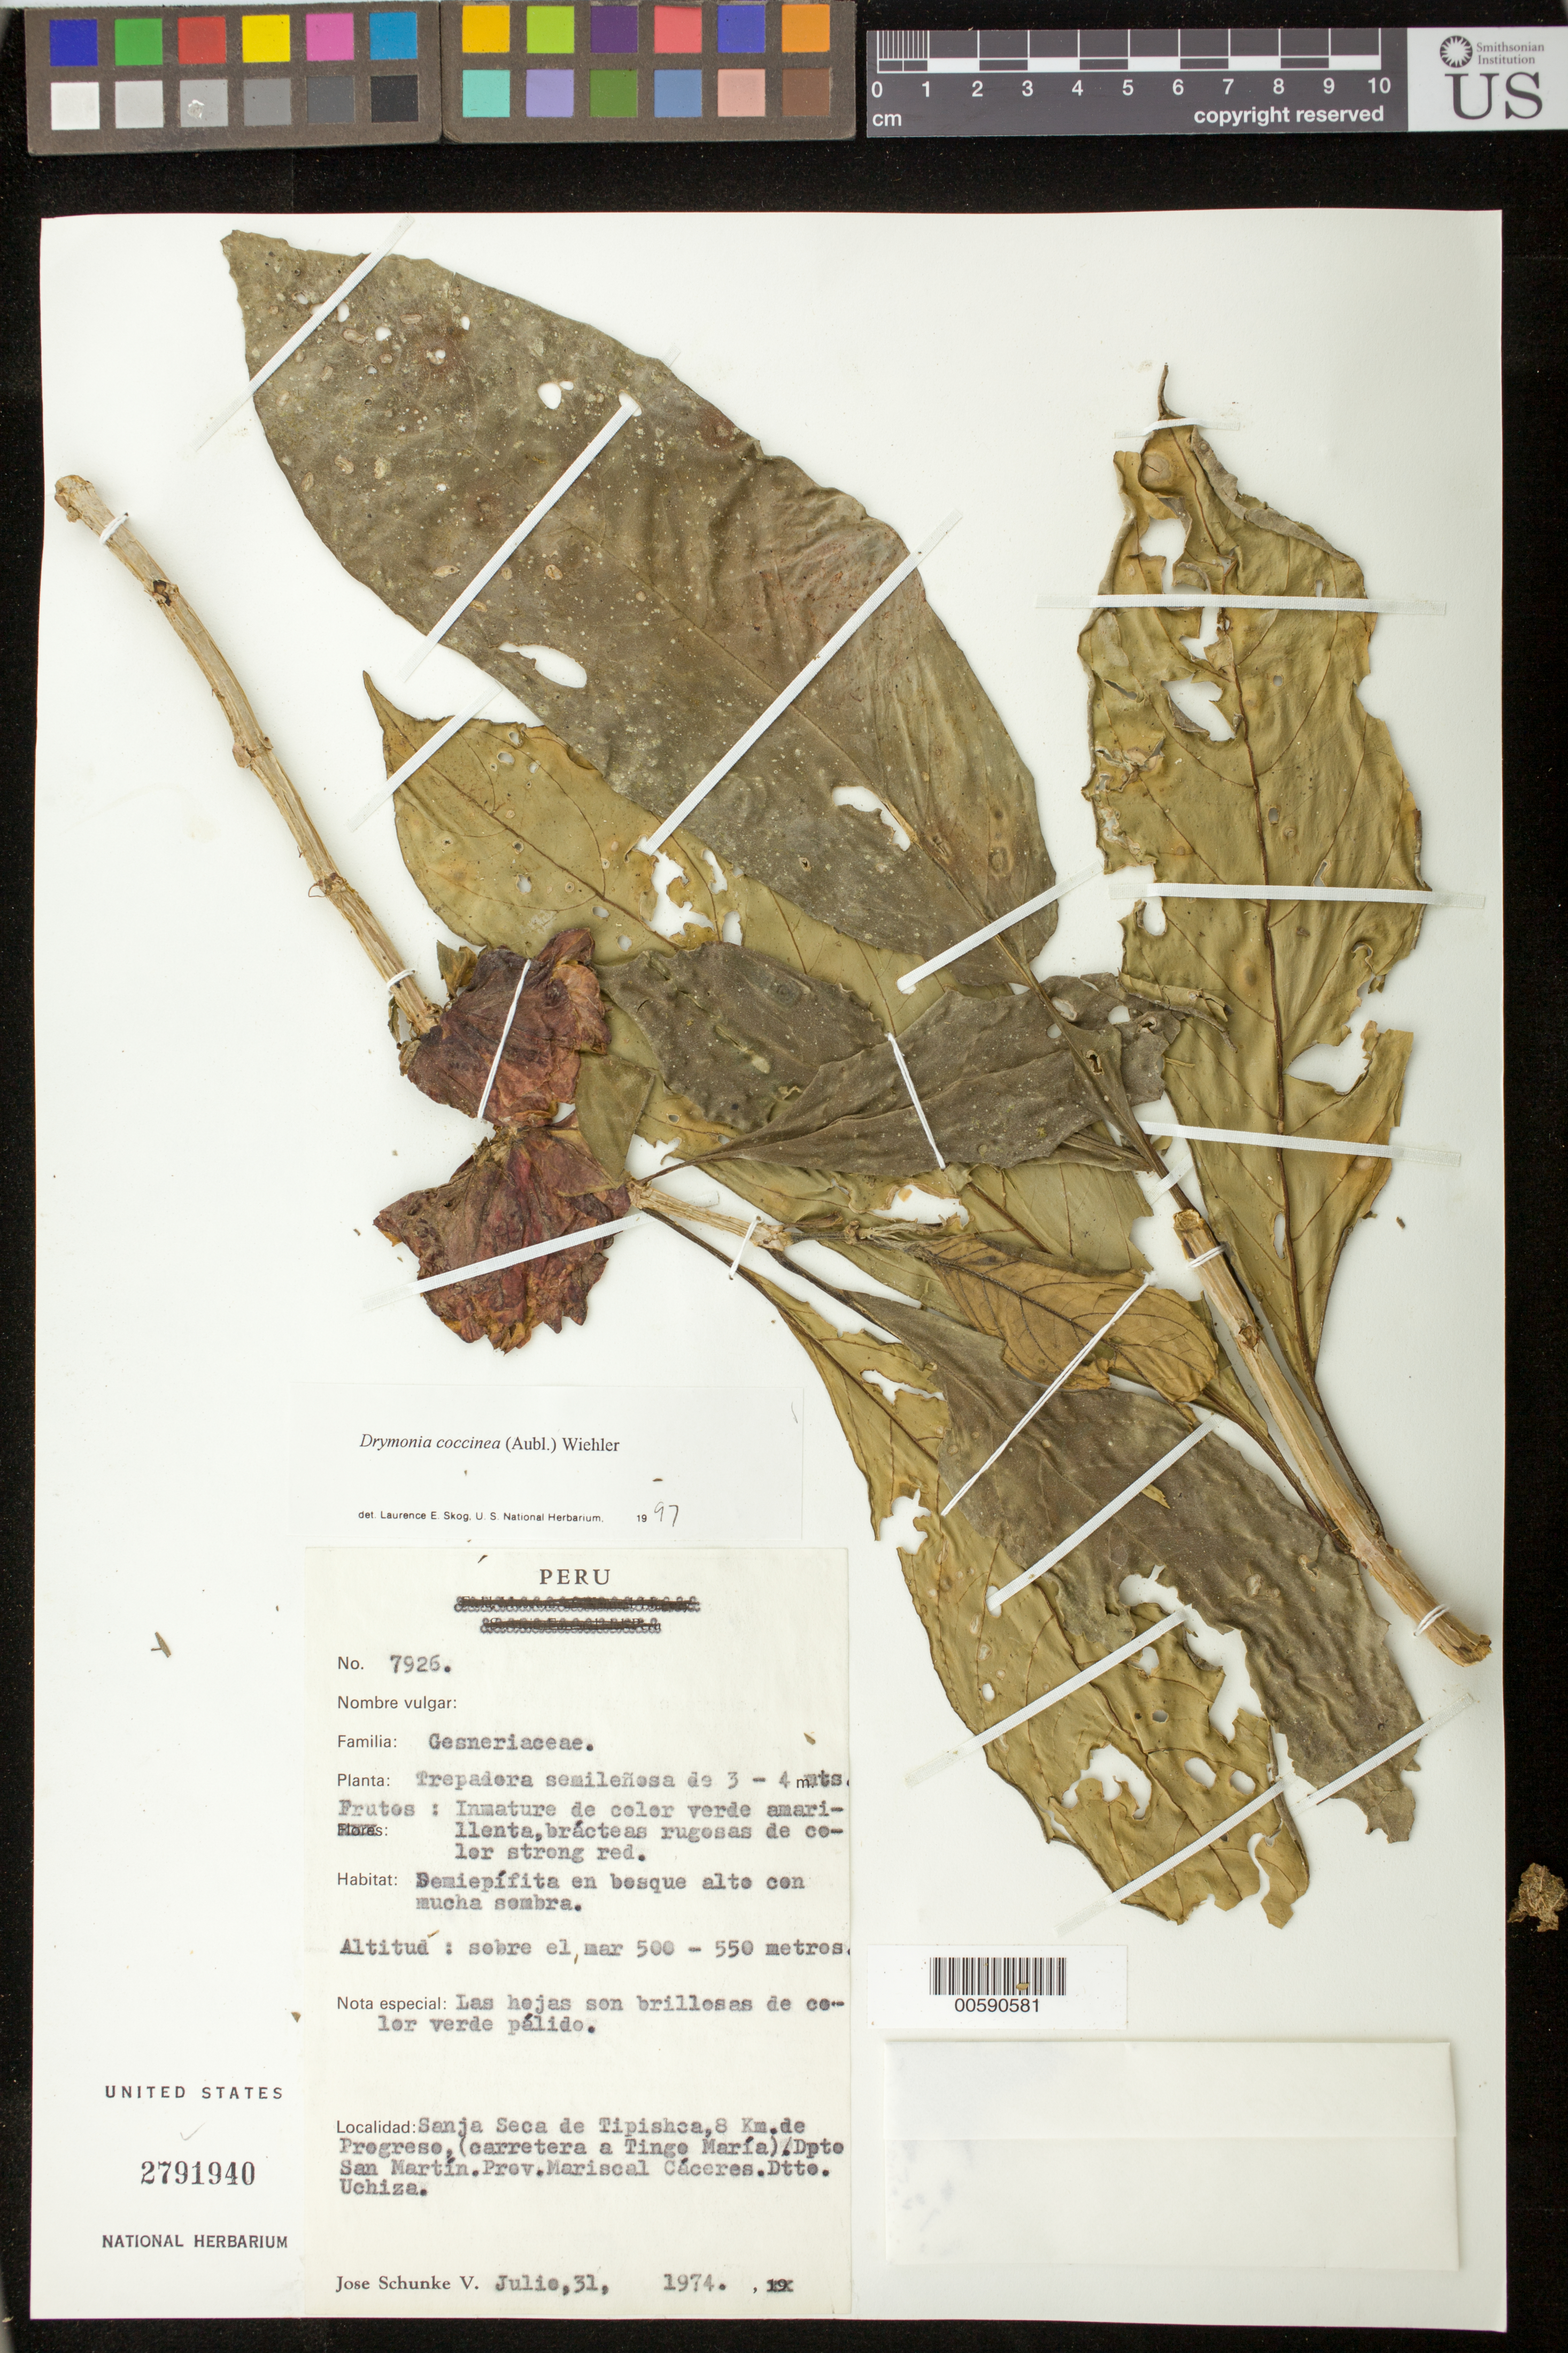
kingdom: Plantae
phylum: Tracheophyta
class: Magnoliopsida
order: Lamiales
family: Gesneriaceae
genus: Drymonia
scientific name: Drymonia coccinea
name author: (Aubl.) Wiehler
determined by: Skog, Laurence E.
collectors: J. Schunke Vigo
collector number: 7926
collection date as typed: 31 Jul 1974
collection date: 1974-07-31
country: Peru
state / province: San Martín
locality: Prov. Mariscal Cáceres, Dtto. Uchiza; Sanja Seca de Tipishca, 8 km de Progreso (carretera a Tingo María)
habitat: En bosque alto con mucha sombra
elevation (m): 500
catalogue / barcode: US 2791940